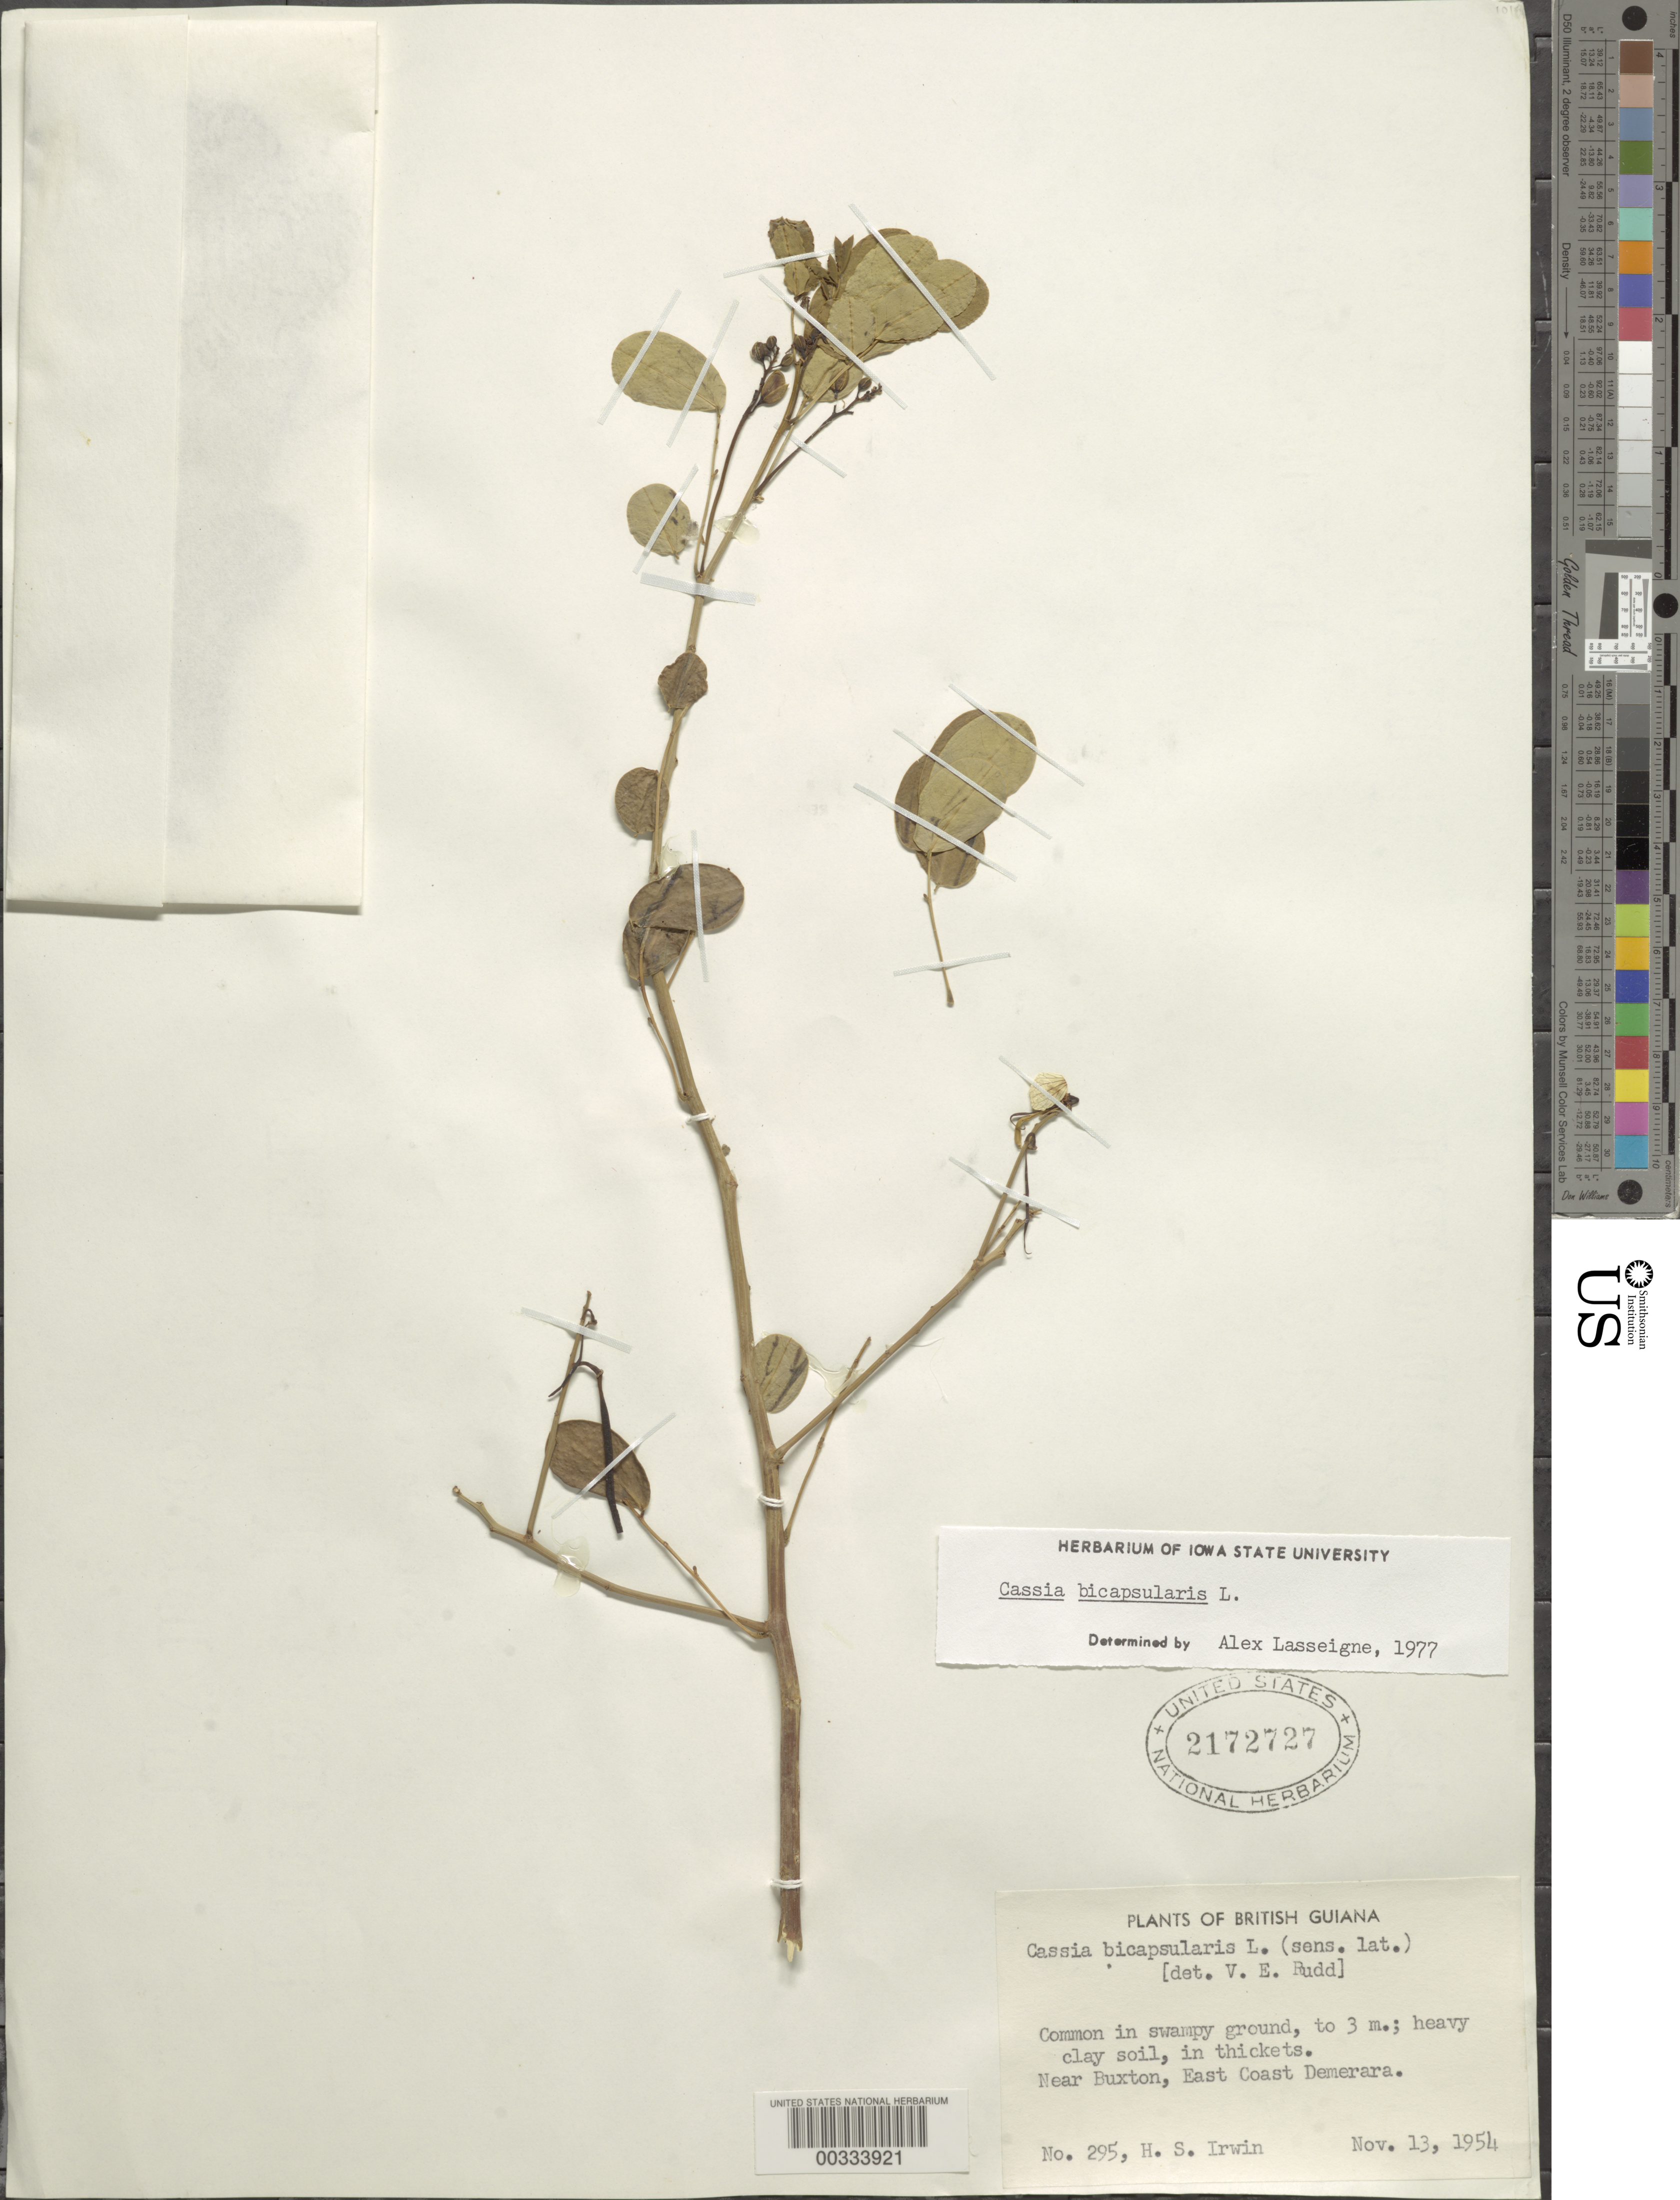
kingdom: Plantae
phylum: Tracheophyta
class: Magnoliopsida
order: Fabales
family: Fabaceae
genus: Senna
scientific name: Senna bicapsularis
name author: (L.) Roxb.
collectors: H. Irwin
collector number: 295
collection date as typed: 13 Nov 1954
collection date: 1954-11-13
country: Guyana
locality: Near buxton, east coast demerara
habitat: Heavy caly soil, in thickets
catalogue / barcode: US 2172727